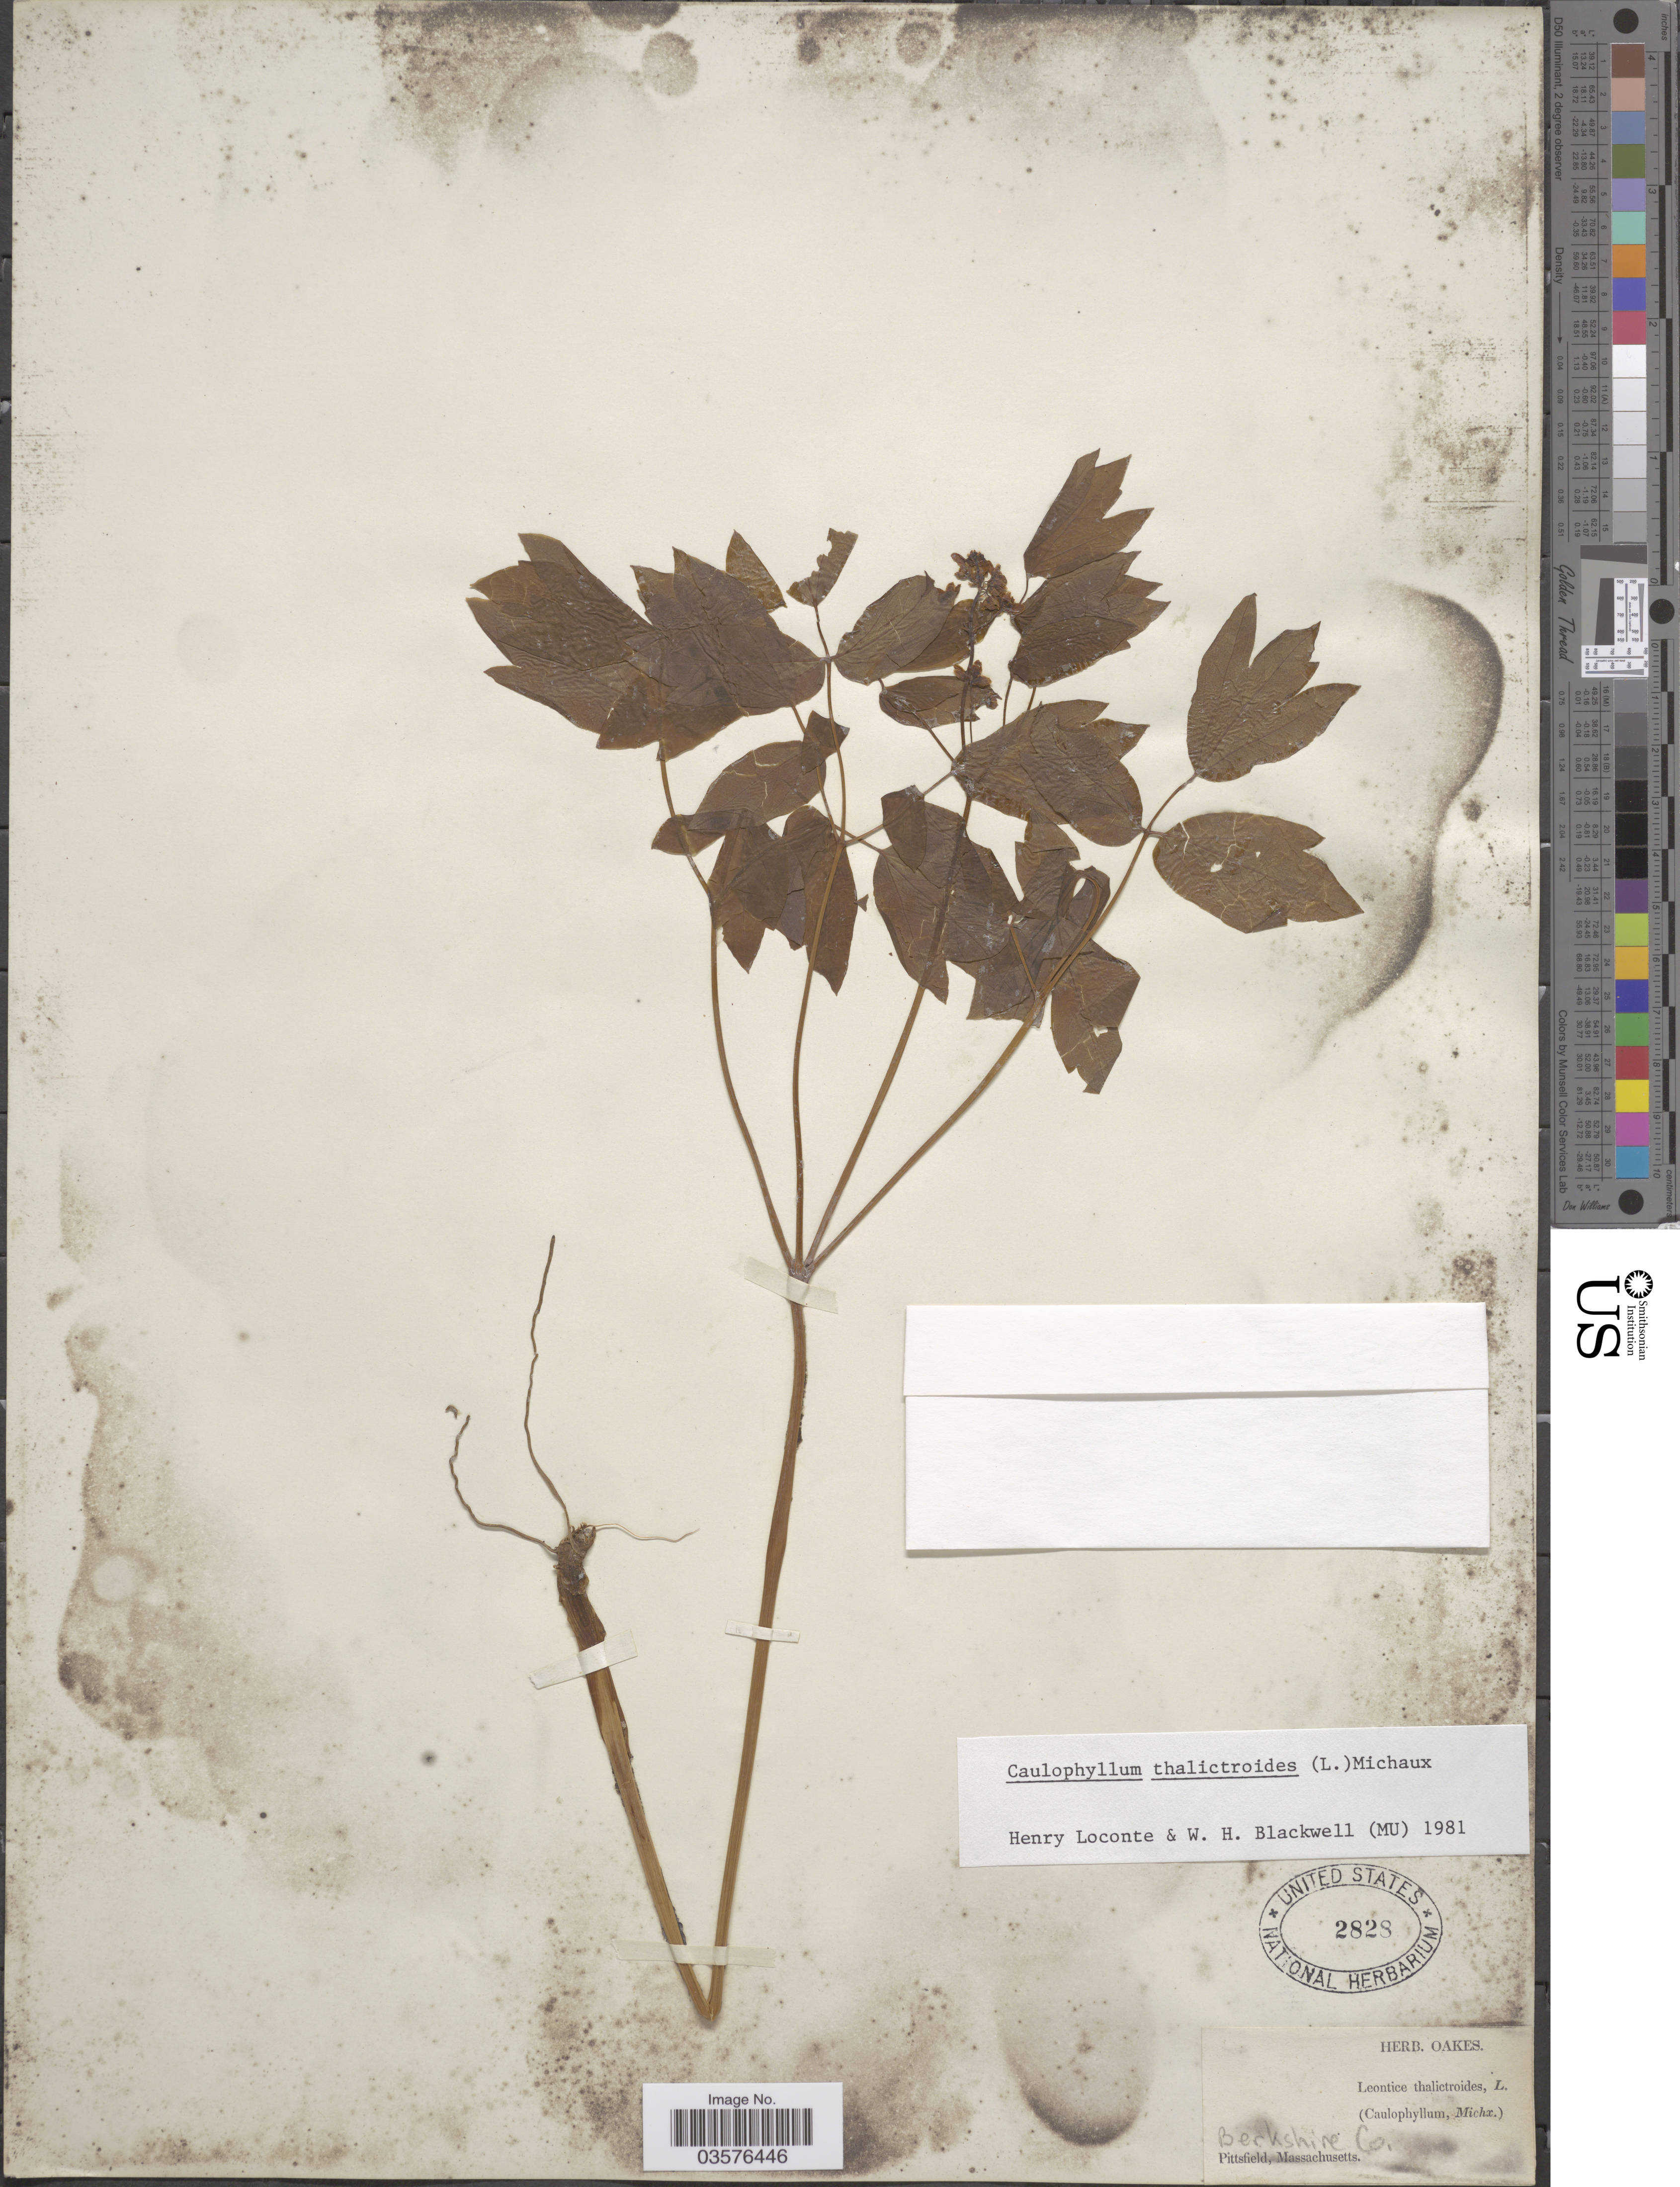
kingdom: Plantae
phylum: Tracheophyta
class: Magnoliopsida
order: Ranunculales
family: Berberidaceae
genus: Caulophyllum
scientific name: Caulophyllum thalictroides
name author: (L.) Michx.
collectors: ex herb. Oakes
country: United States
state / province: Massachusetts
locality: Berkshire Co. Pittsfield.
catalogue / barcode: US 2828